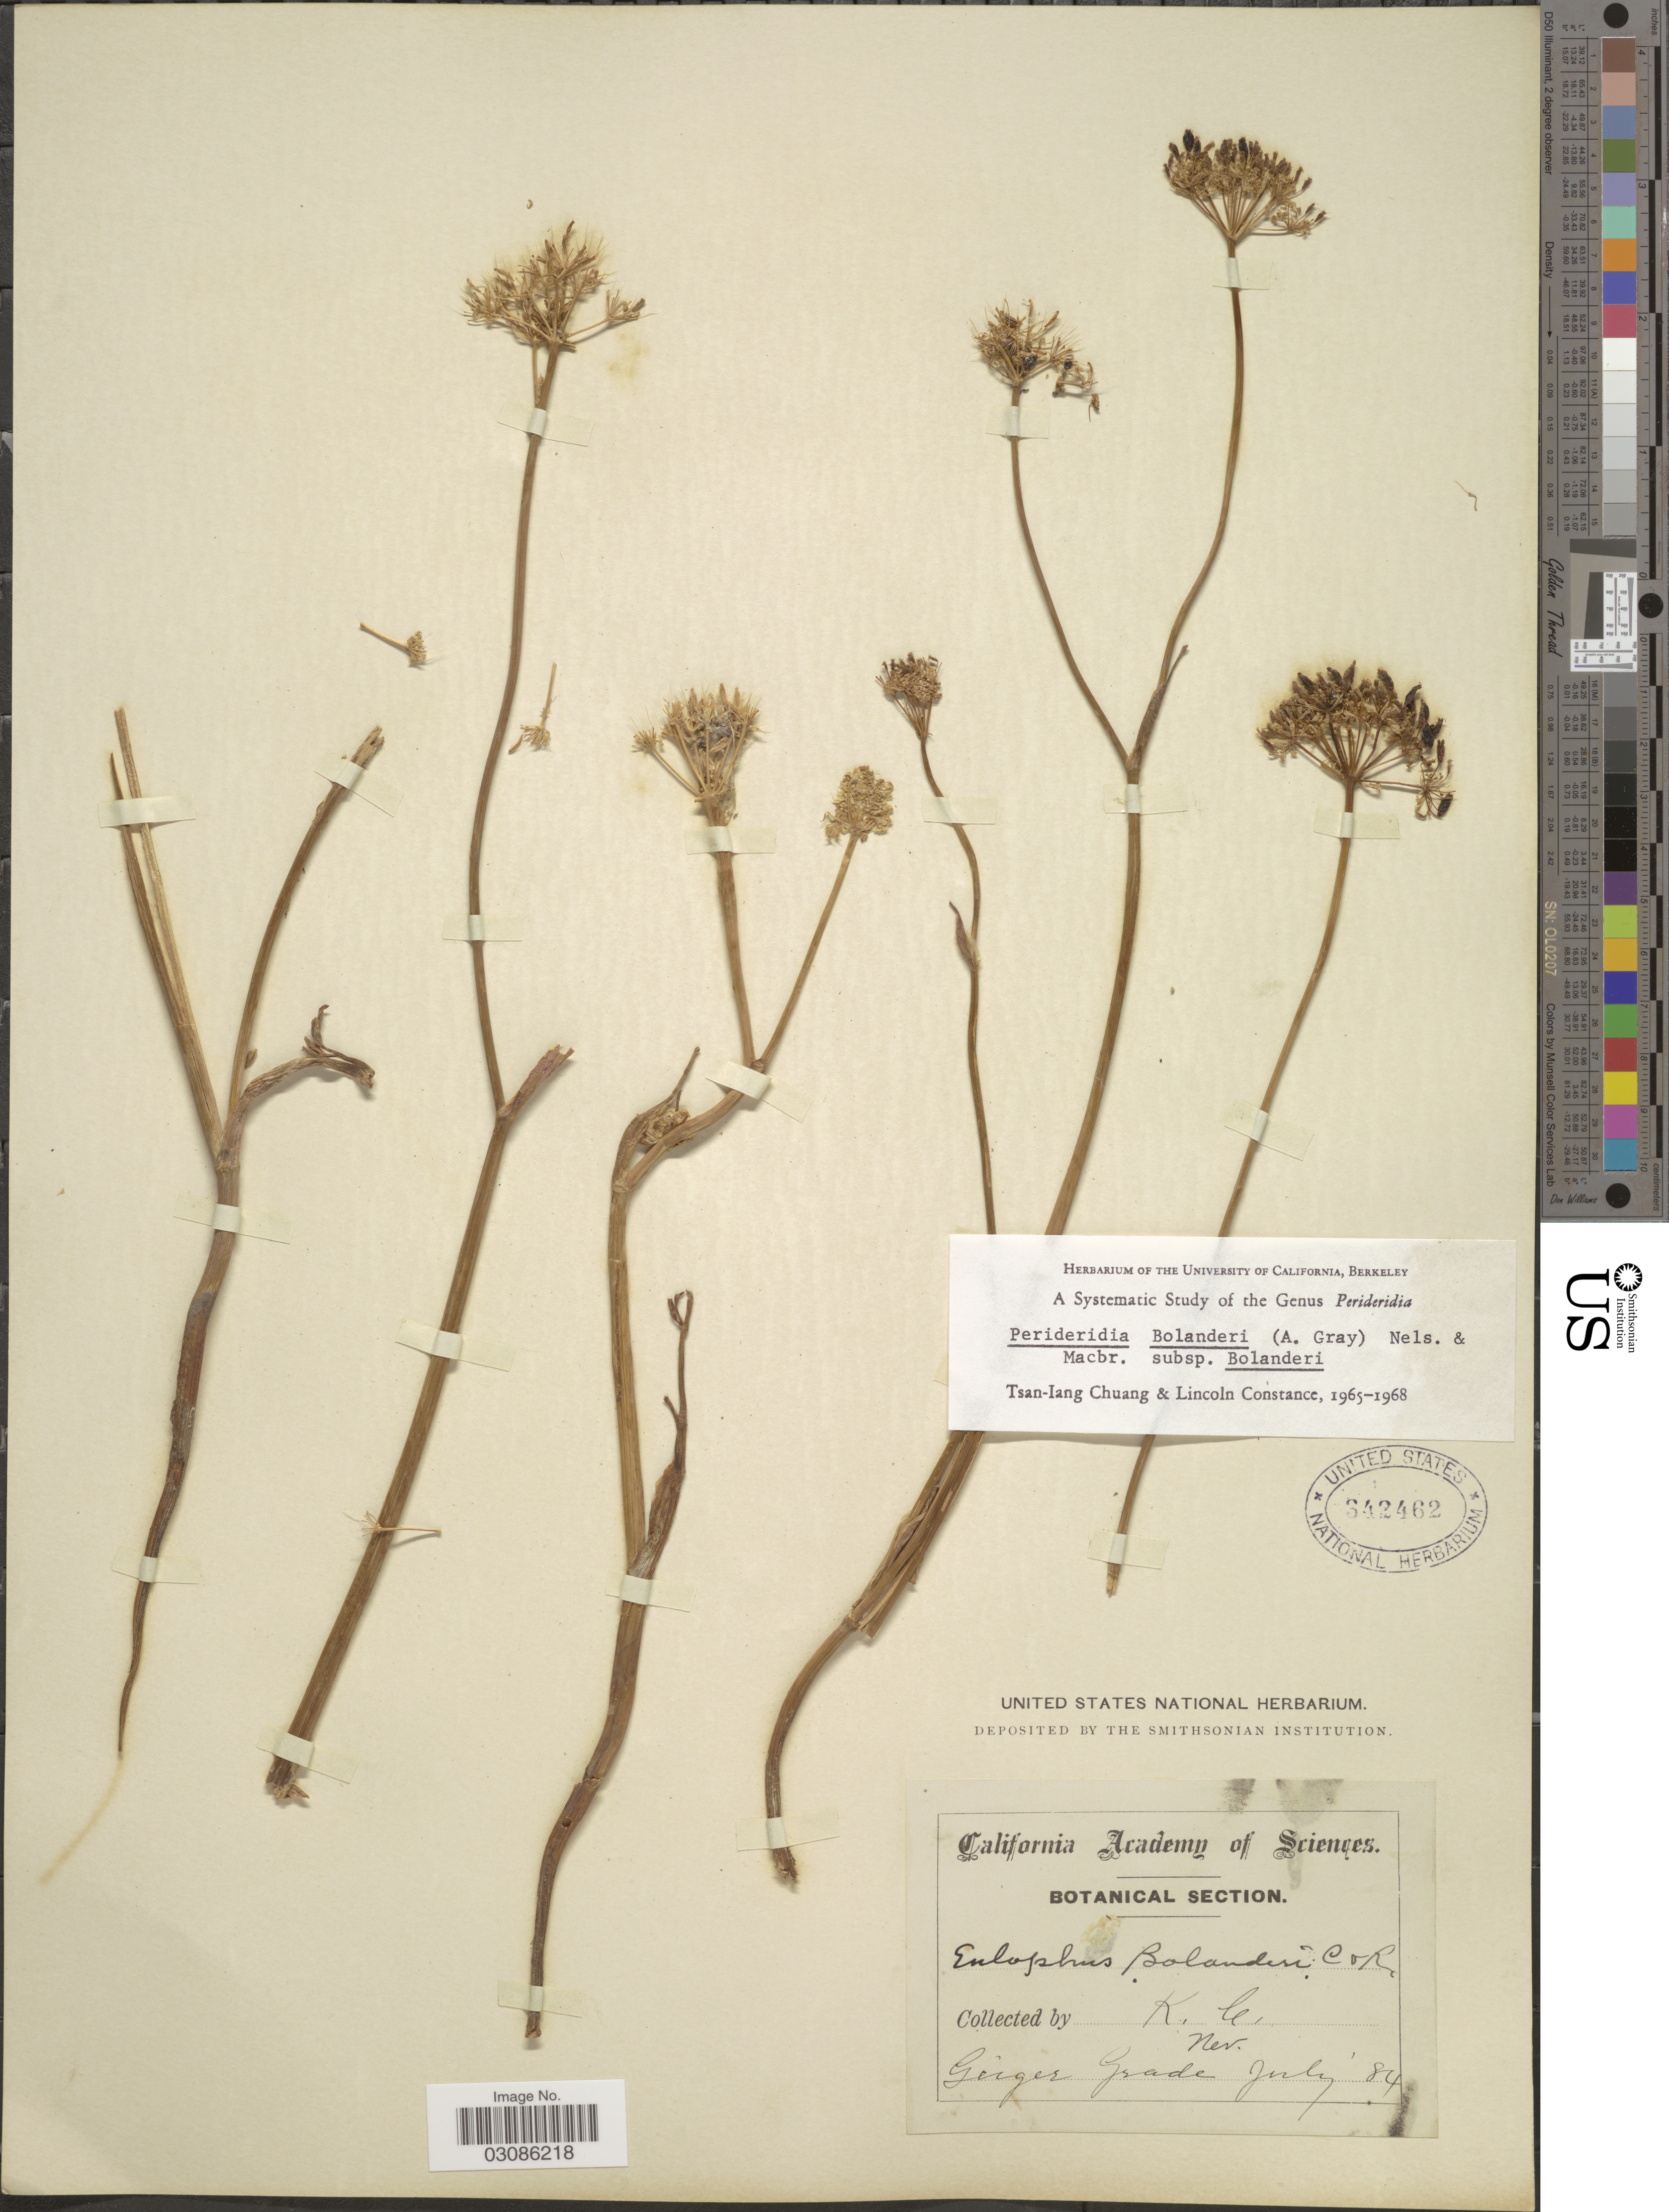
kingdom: Plantae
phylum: Tracheophyta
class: Magnoliopsida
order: Apiales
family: Apiaceae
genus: Perideridia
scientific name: Perideridia bolanderi subsp. bolanderi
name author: (A. Gray) A. Nelson & J.F. Macbr.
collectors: K. C.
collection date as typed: Transcribed d/m/y: /7/84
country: United States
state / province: Nevada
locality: Ginger Grade.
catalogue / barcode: US 342462